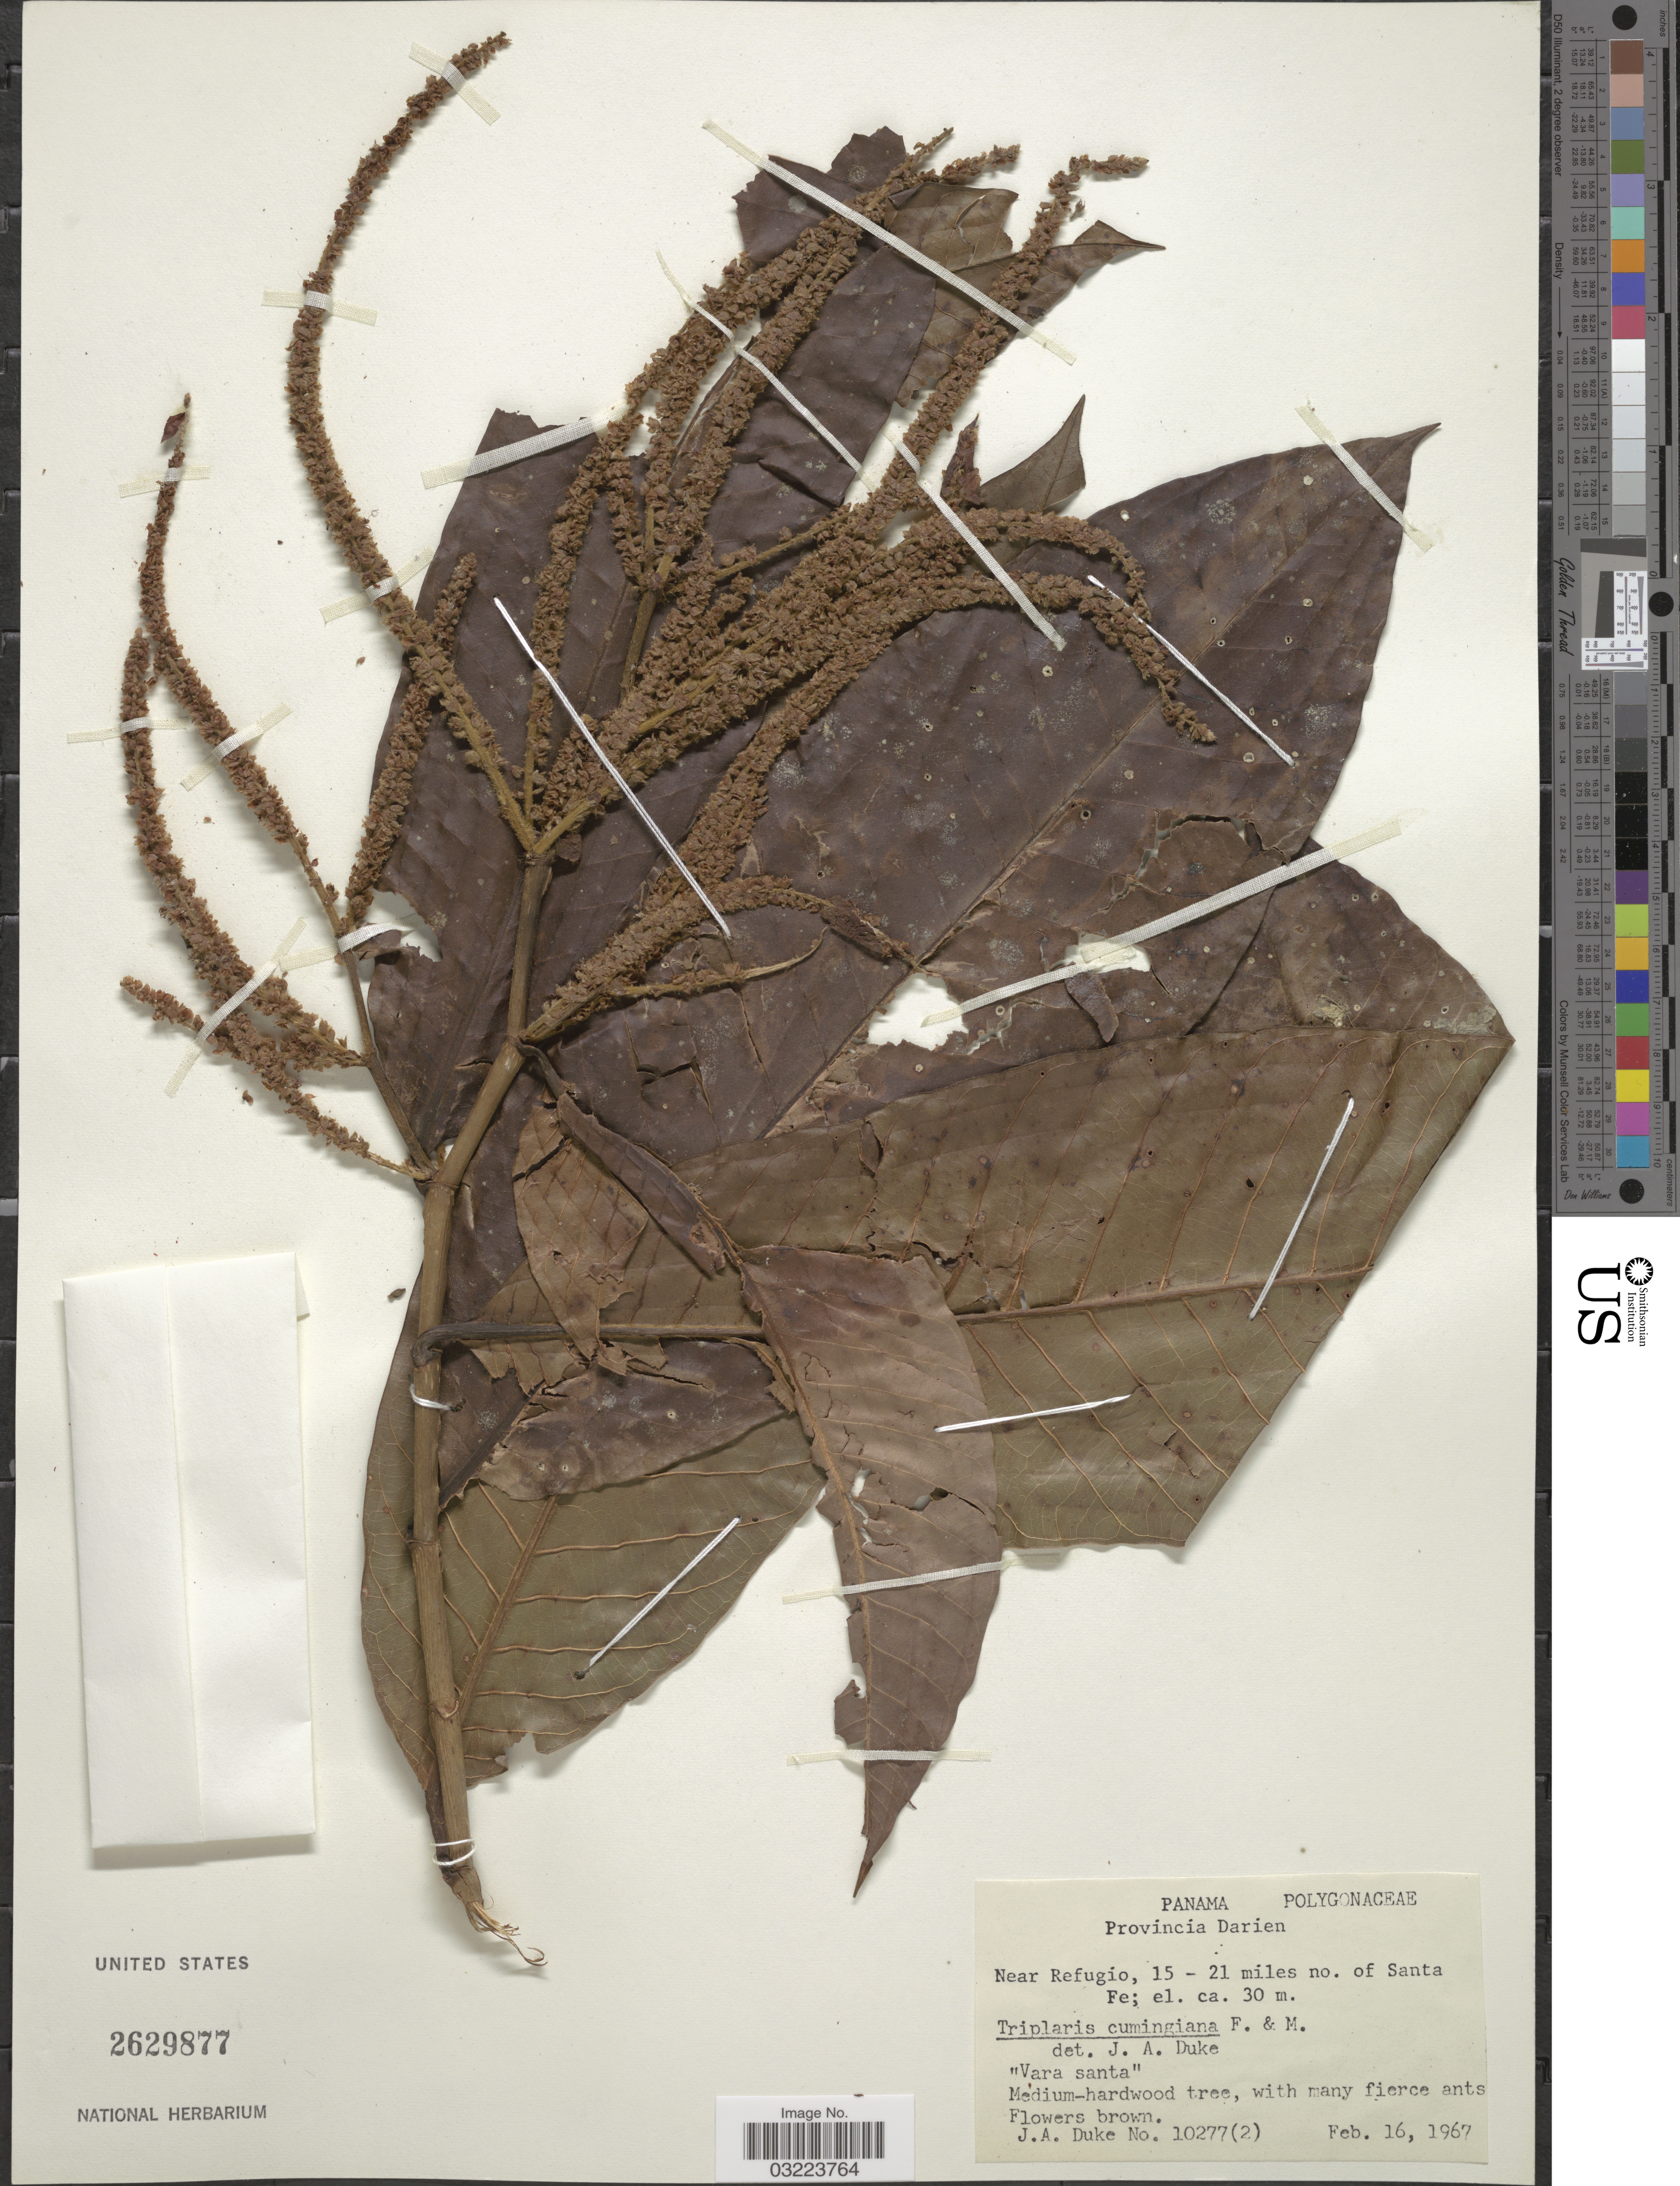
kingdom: Plantae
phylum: Tracheophyta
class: Magnoliopsida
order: Caryophyllales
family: Polygonaceae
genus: Triplaris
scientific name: Triplaris cumingiana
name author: Fisch. & C.A. Mey. ex C.A. Mey.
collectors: J. A. Duke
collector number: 10277(2)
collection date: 1967-02-16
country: Panama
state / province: Darién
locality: Near Refugio, 15 - 21 miles no. of Santa Fe.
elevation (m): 30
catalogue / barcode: US 2629877